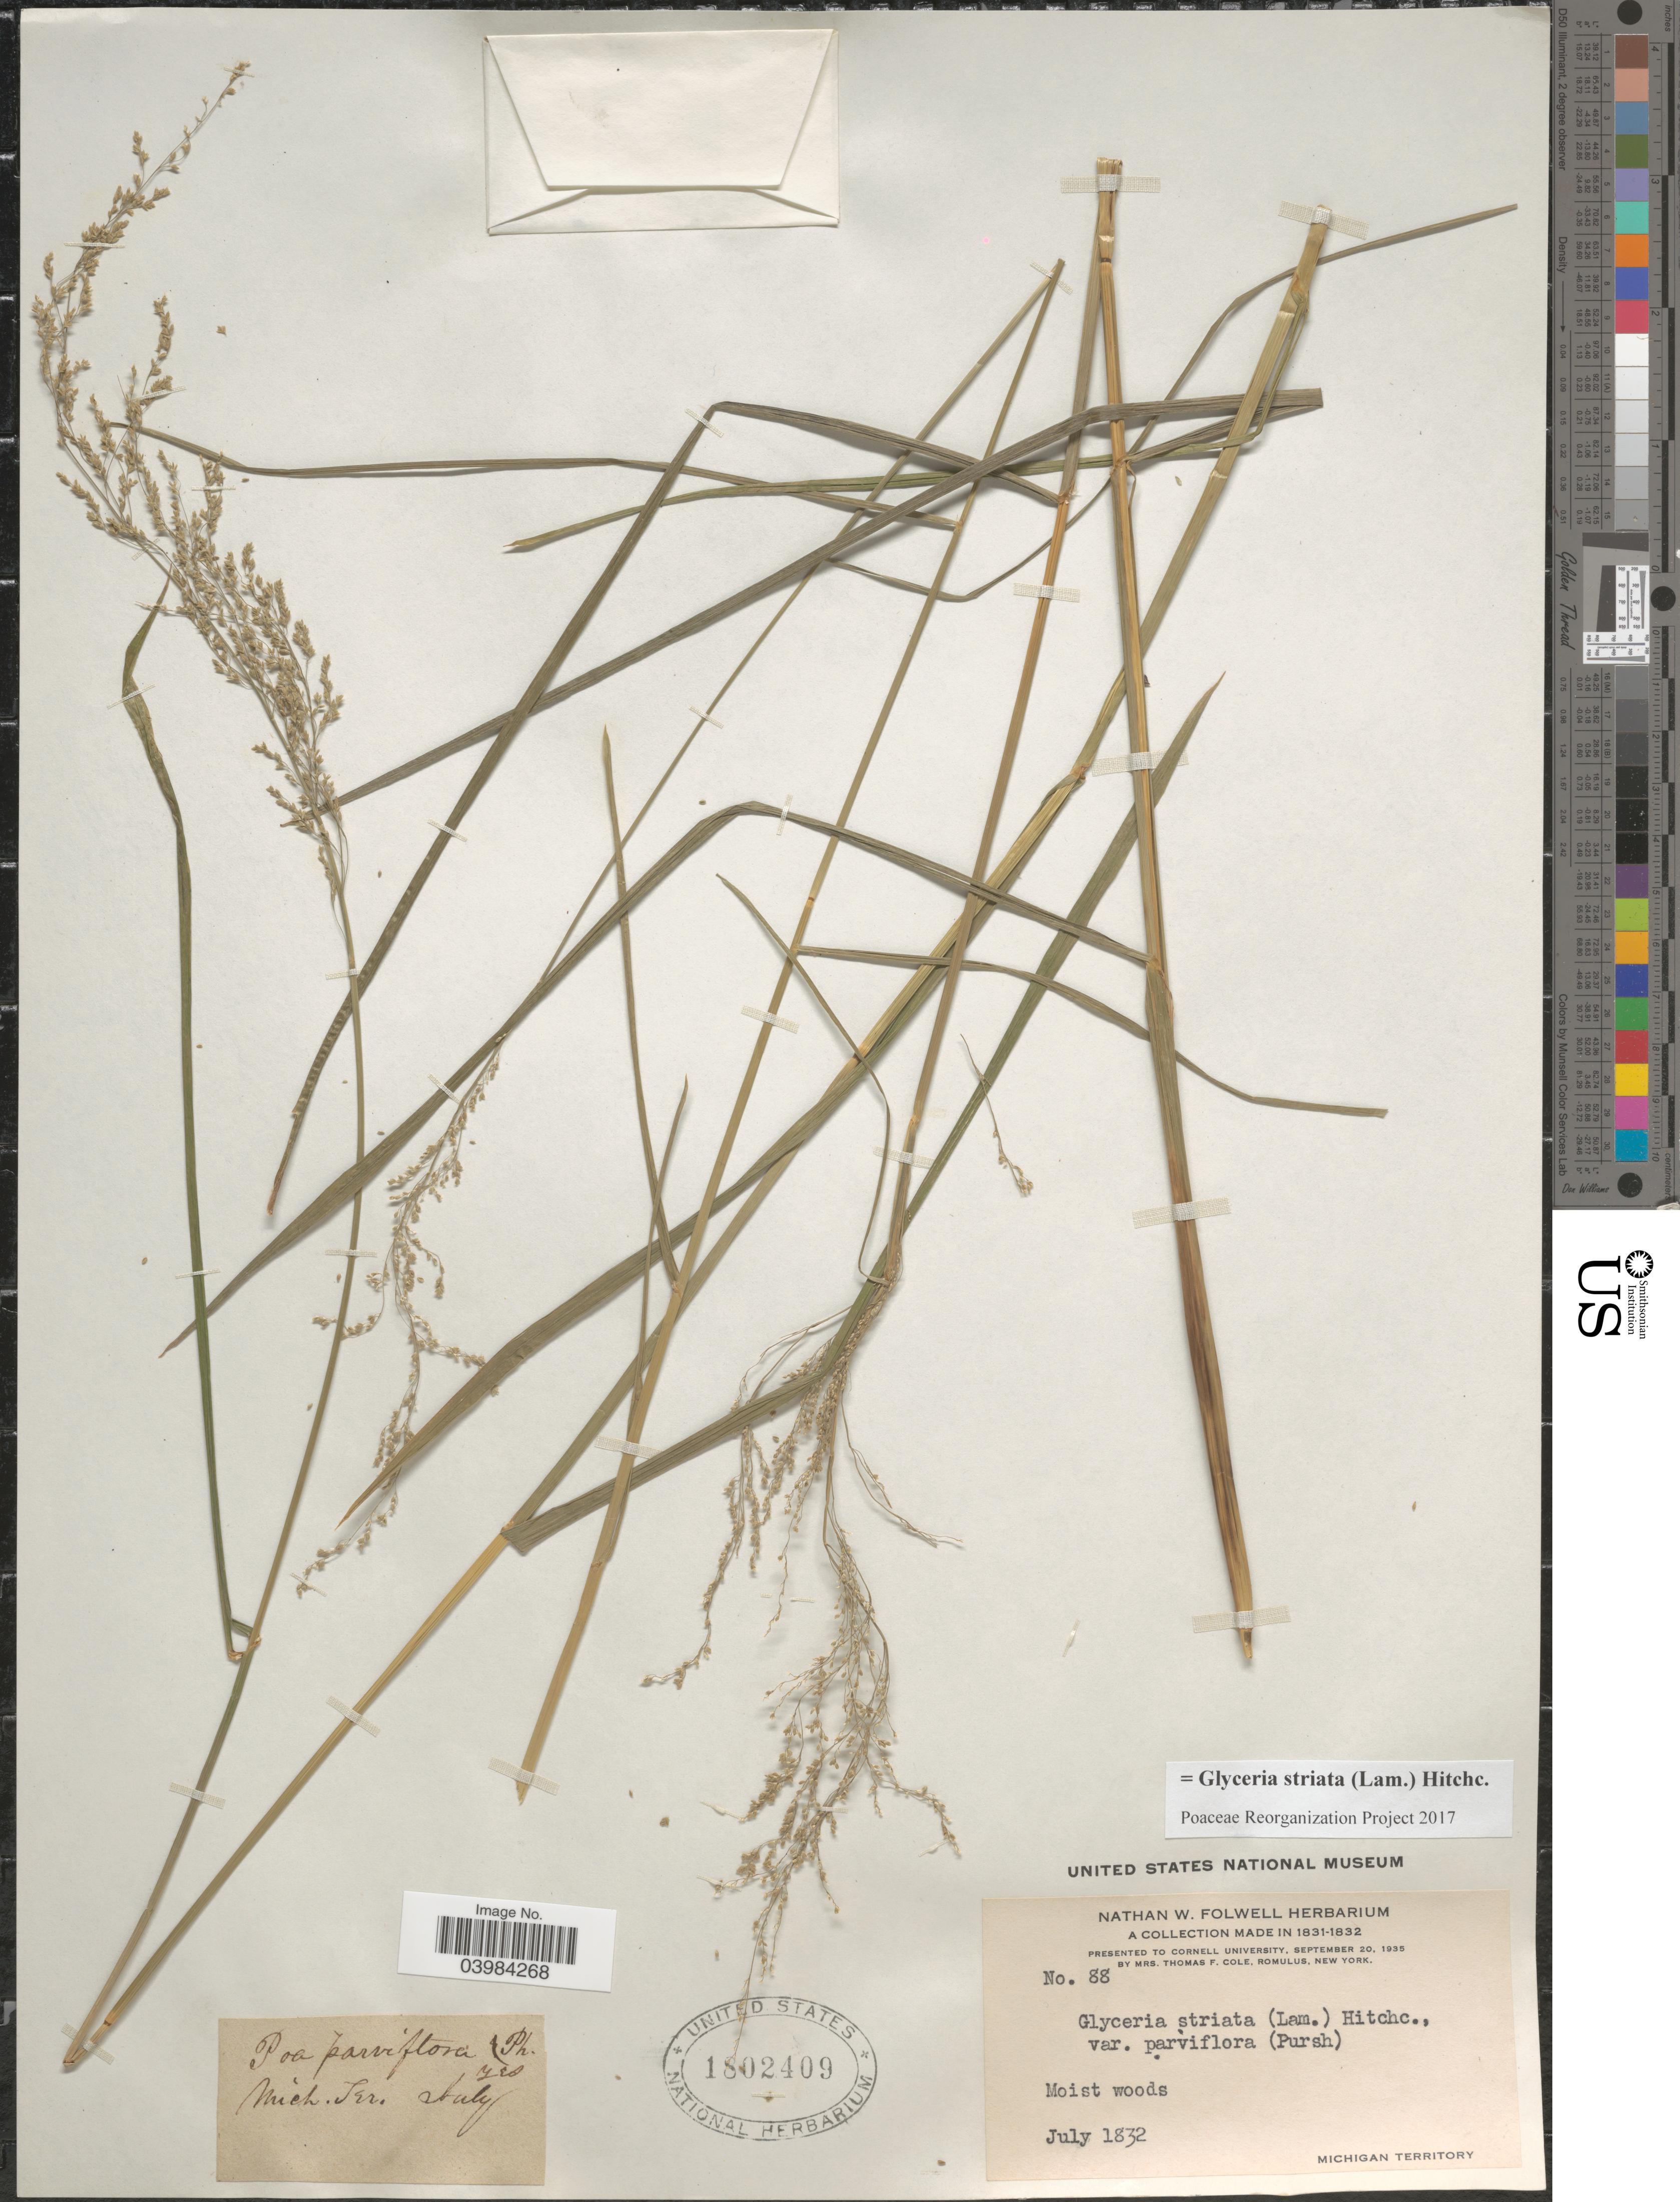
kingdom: Plantae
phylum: Tracheophyta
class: Liliopsida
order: Poales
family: Poaceae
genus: Glyceria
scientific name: Glyceria striata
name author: (Lam.) Hitchc.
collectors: T. Cole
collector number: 88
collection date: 1832-07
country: United States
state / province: Michigan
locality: Michigan Territory.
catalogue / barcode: US 1802409